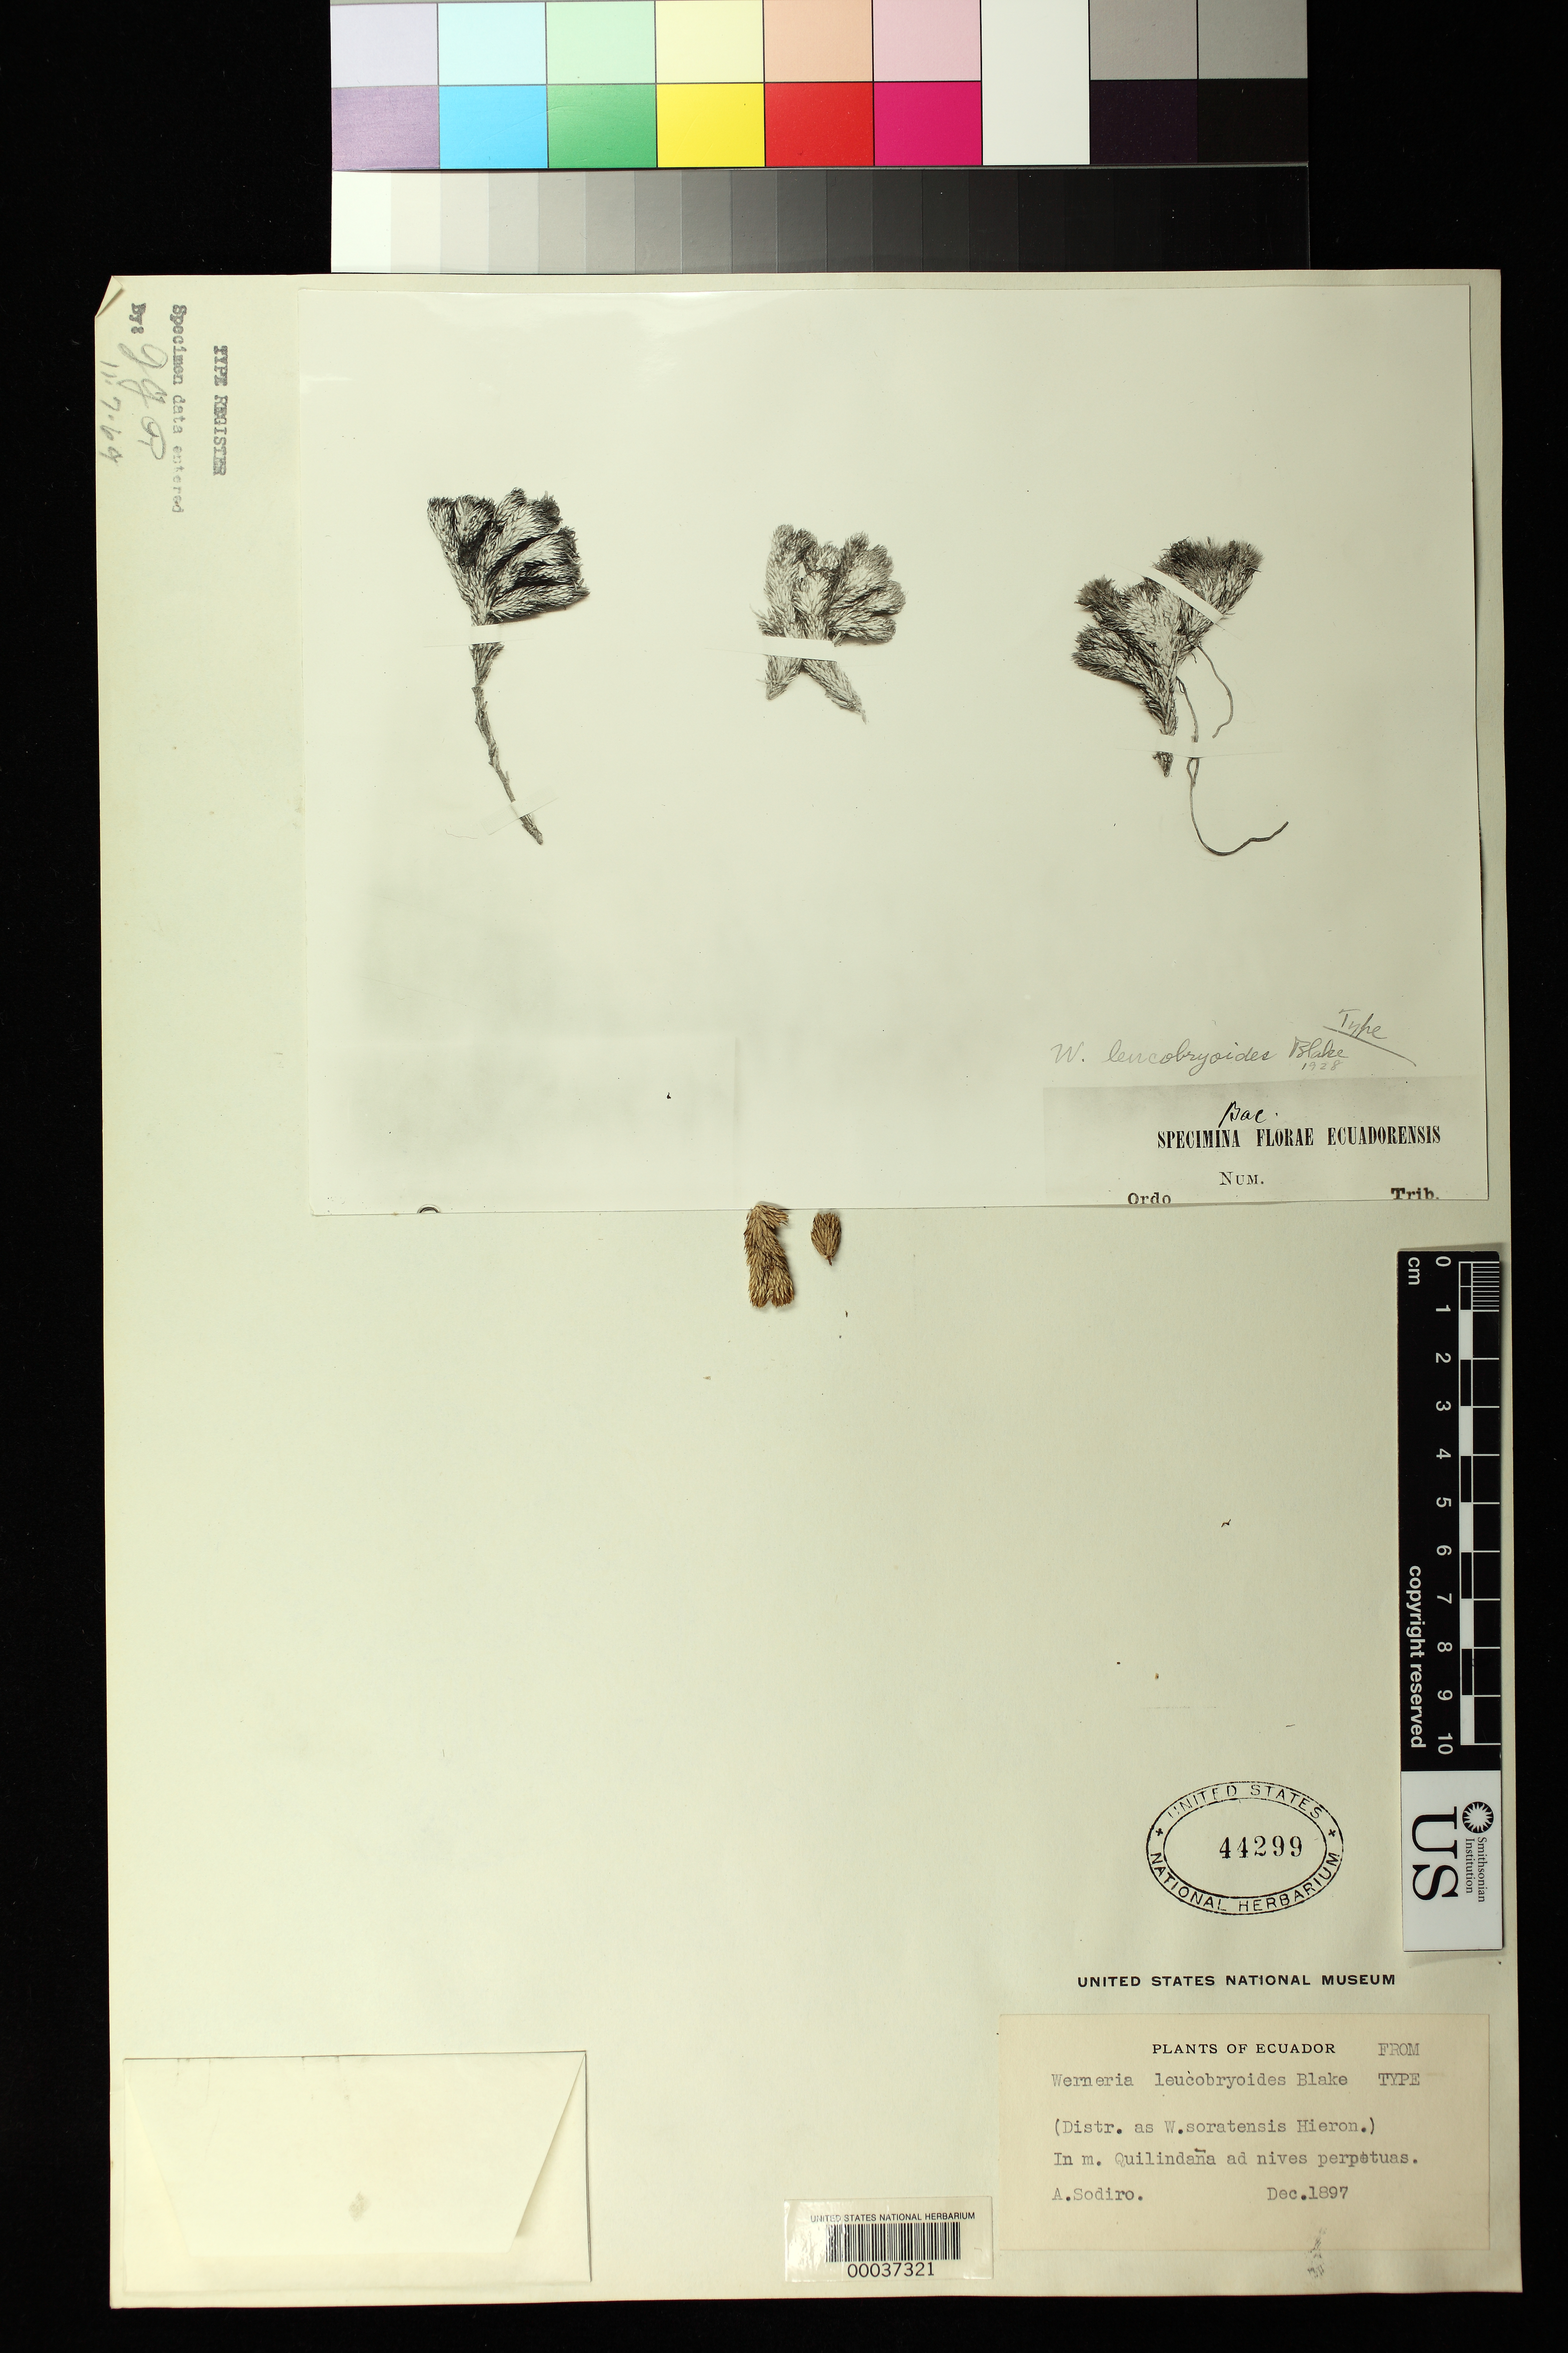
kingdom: Plantae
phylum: Tracheophyta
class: Magnoliopsida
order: Asterales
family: Asteraceae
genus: Werneria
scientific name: Werneria leucobryoides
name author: S.F. Blake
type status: Isotype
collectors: L. Sodiro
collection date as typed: Dec 1897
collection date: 1897-12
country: Ecuador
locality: Mount Quilindana.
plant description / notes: Photograph and fragmentary material "from type" [ex herb. NY? origin not indicated].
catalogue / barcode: US 44299